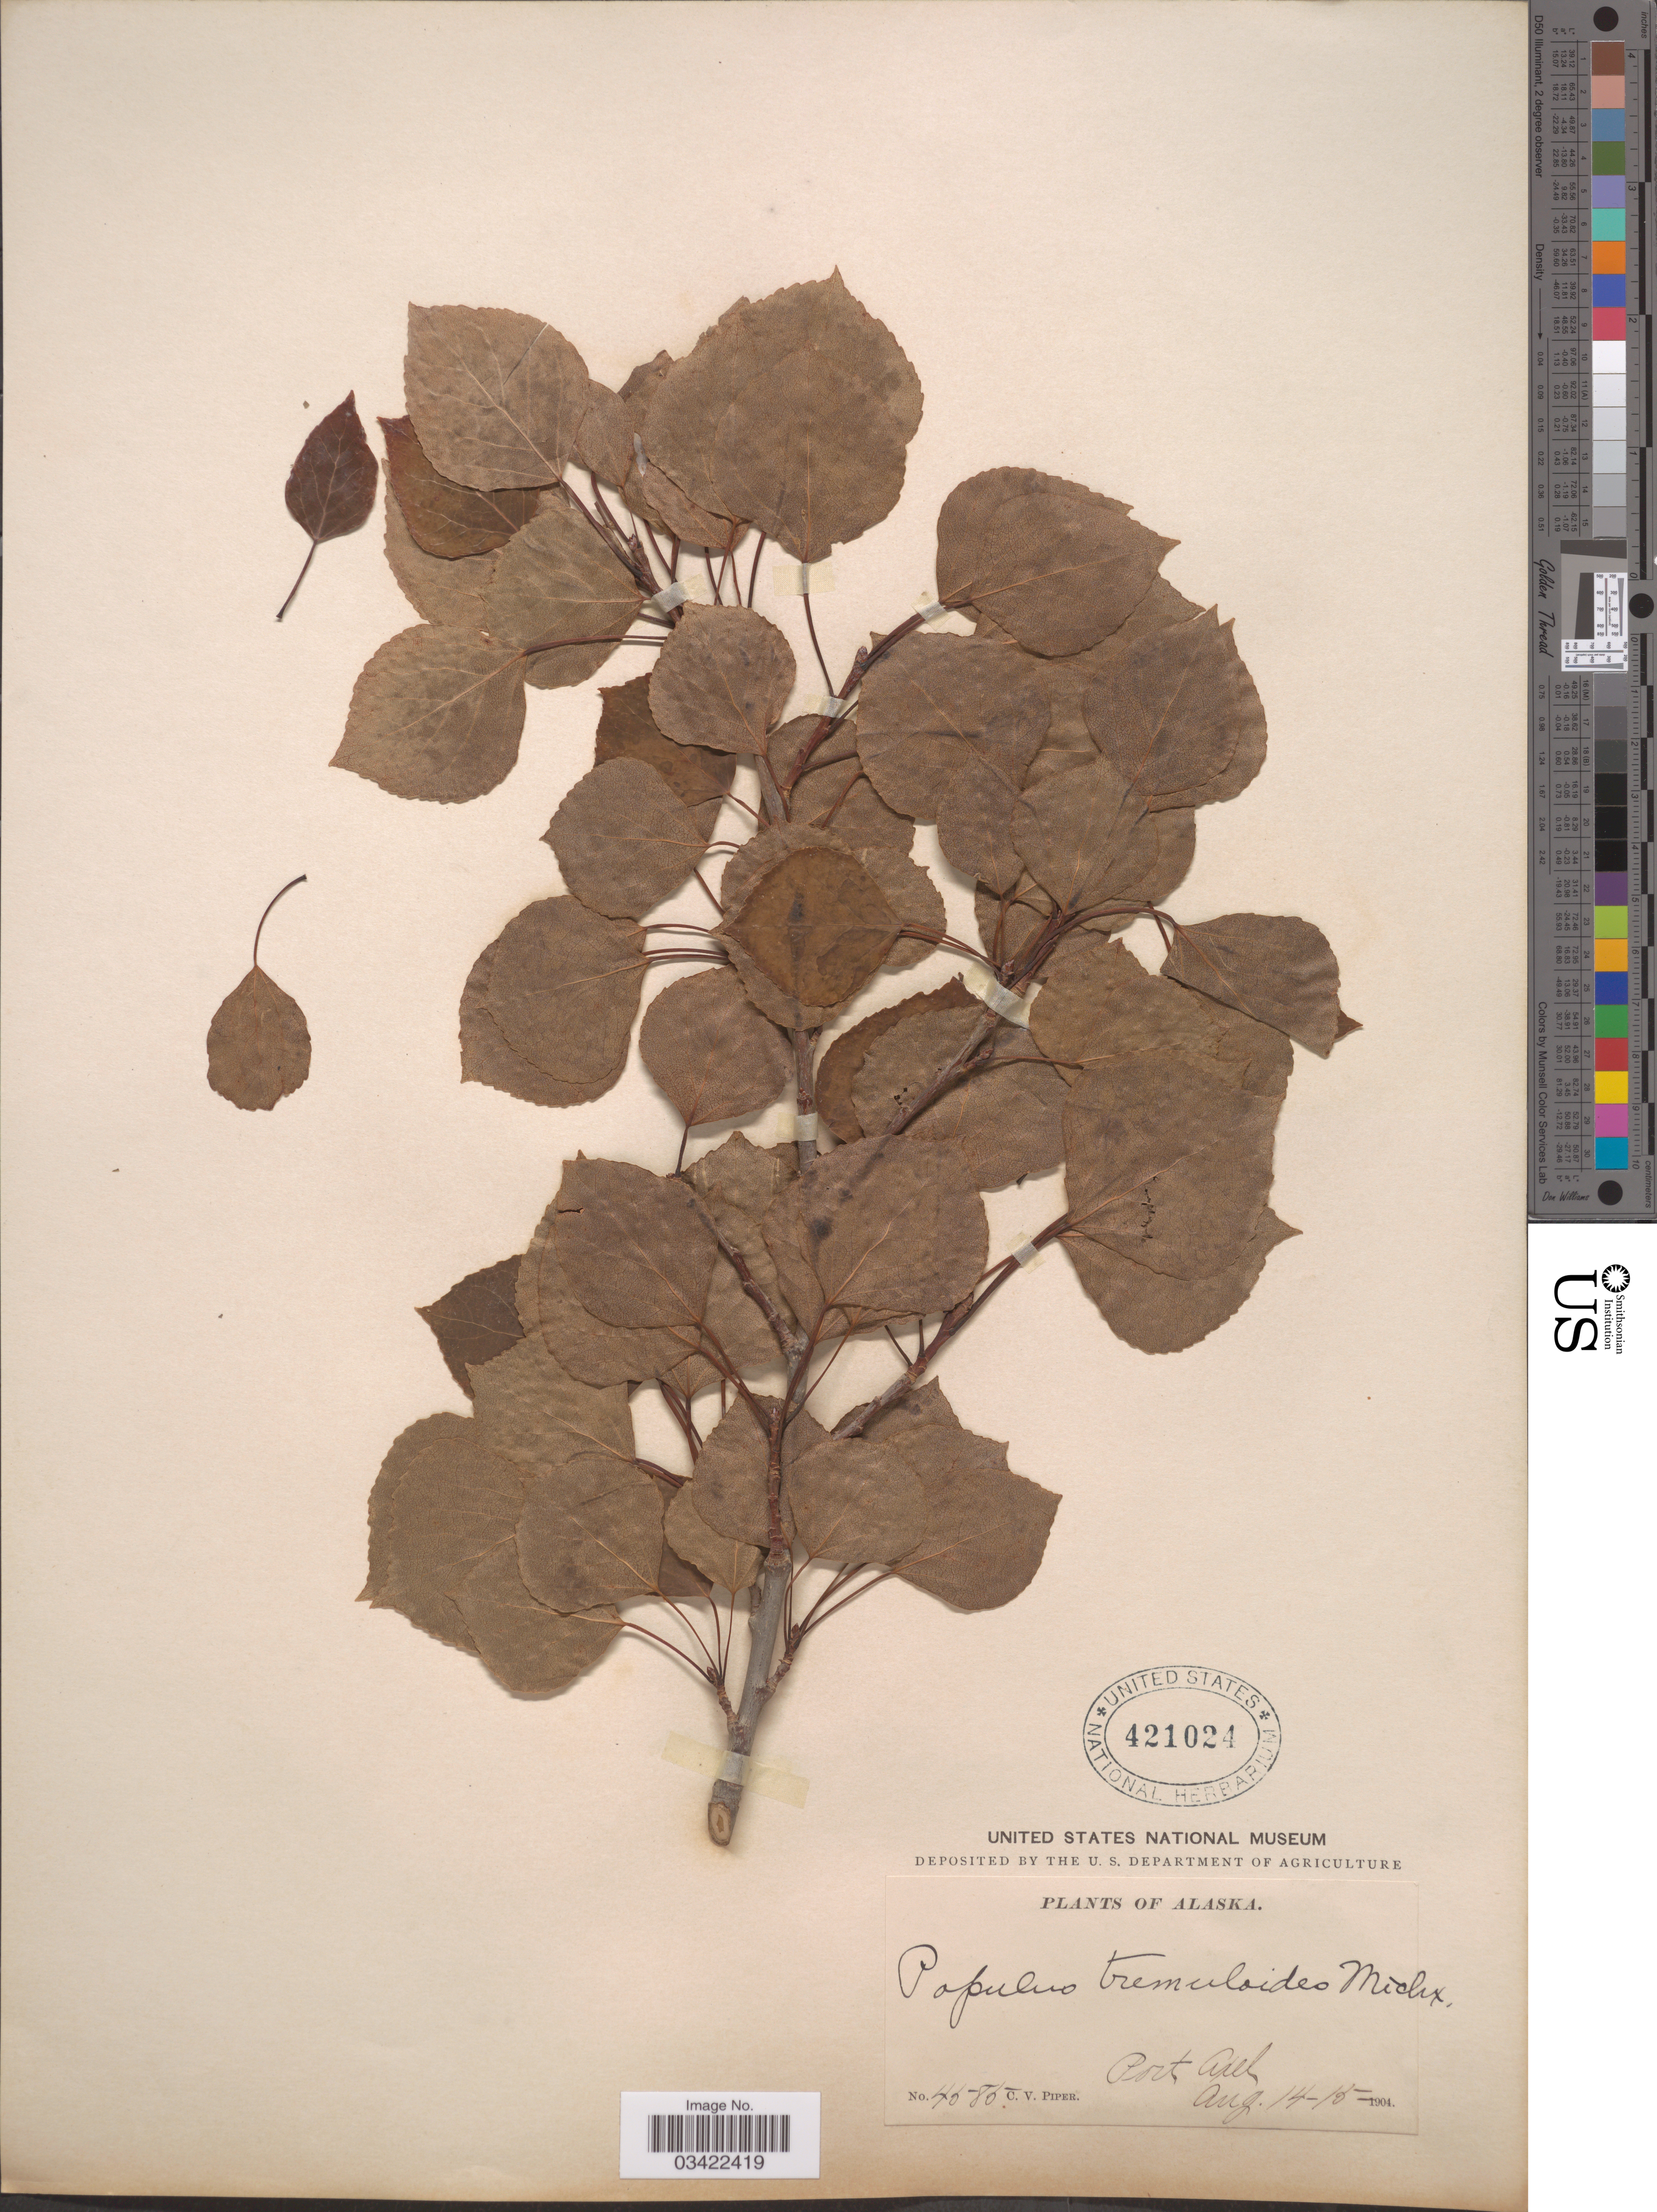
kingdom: Plantae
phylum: Tracheophyta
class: Magnoliopsida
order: Malpighiales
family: Salicaceae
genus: Populus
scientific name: Populus tremuloides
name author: Michx.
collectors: C. V. Piper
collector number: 4585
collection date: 1904-08-14/1904-08-15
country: United States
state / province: Alaska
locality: Port Axel.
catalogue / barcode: US 421024